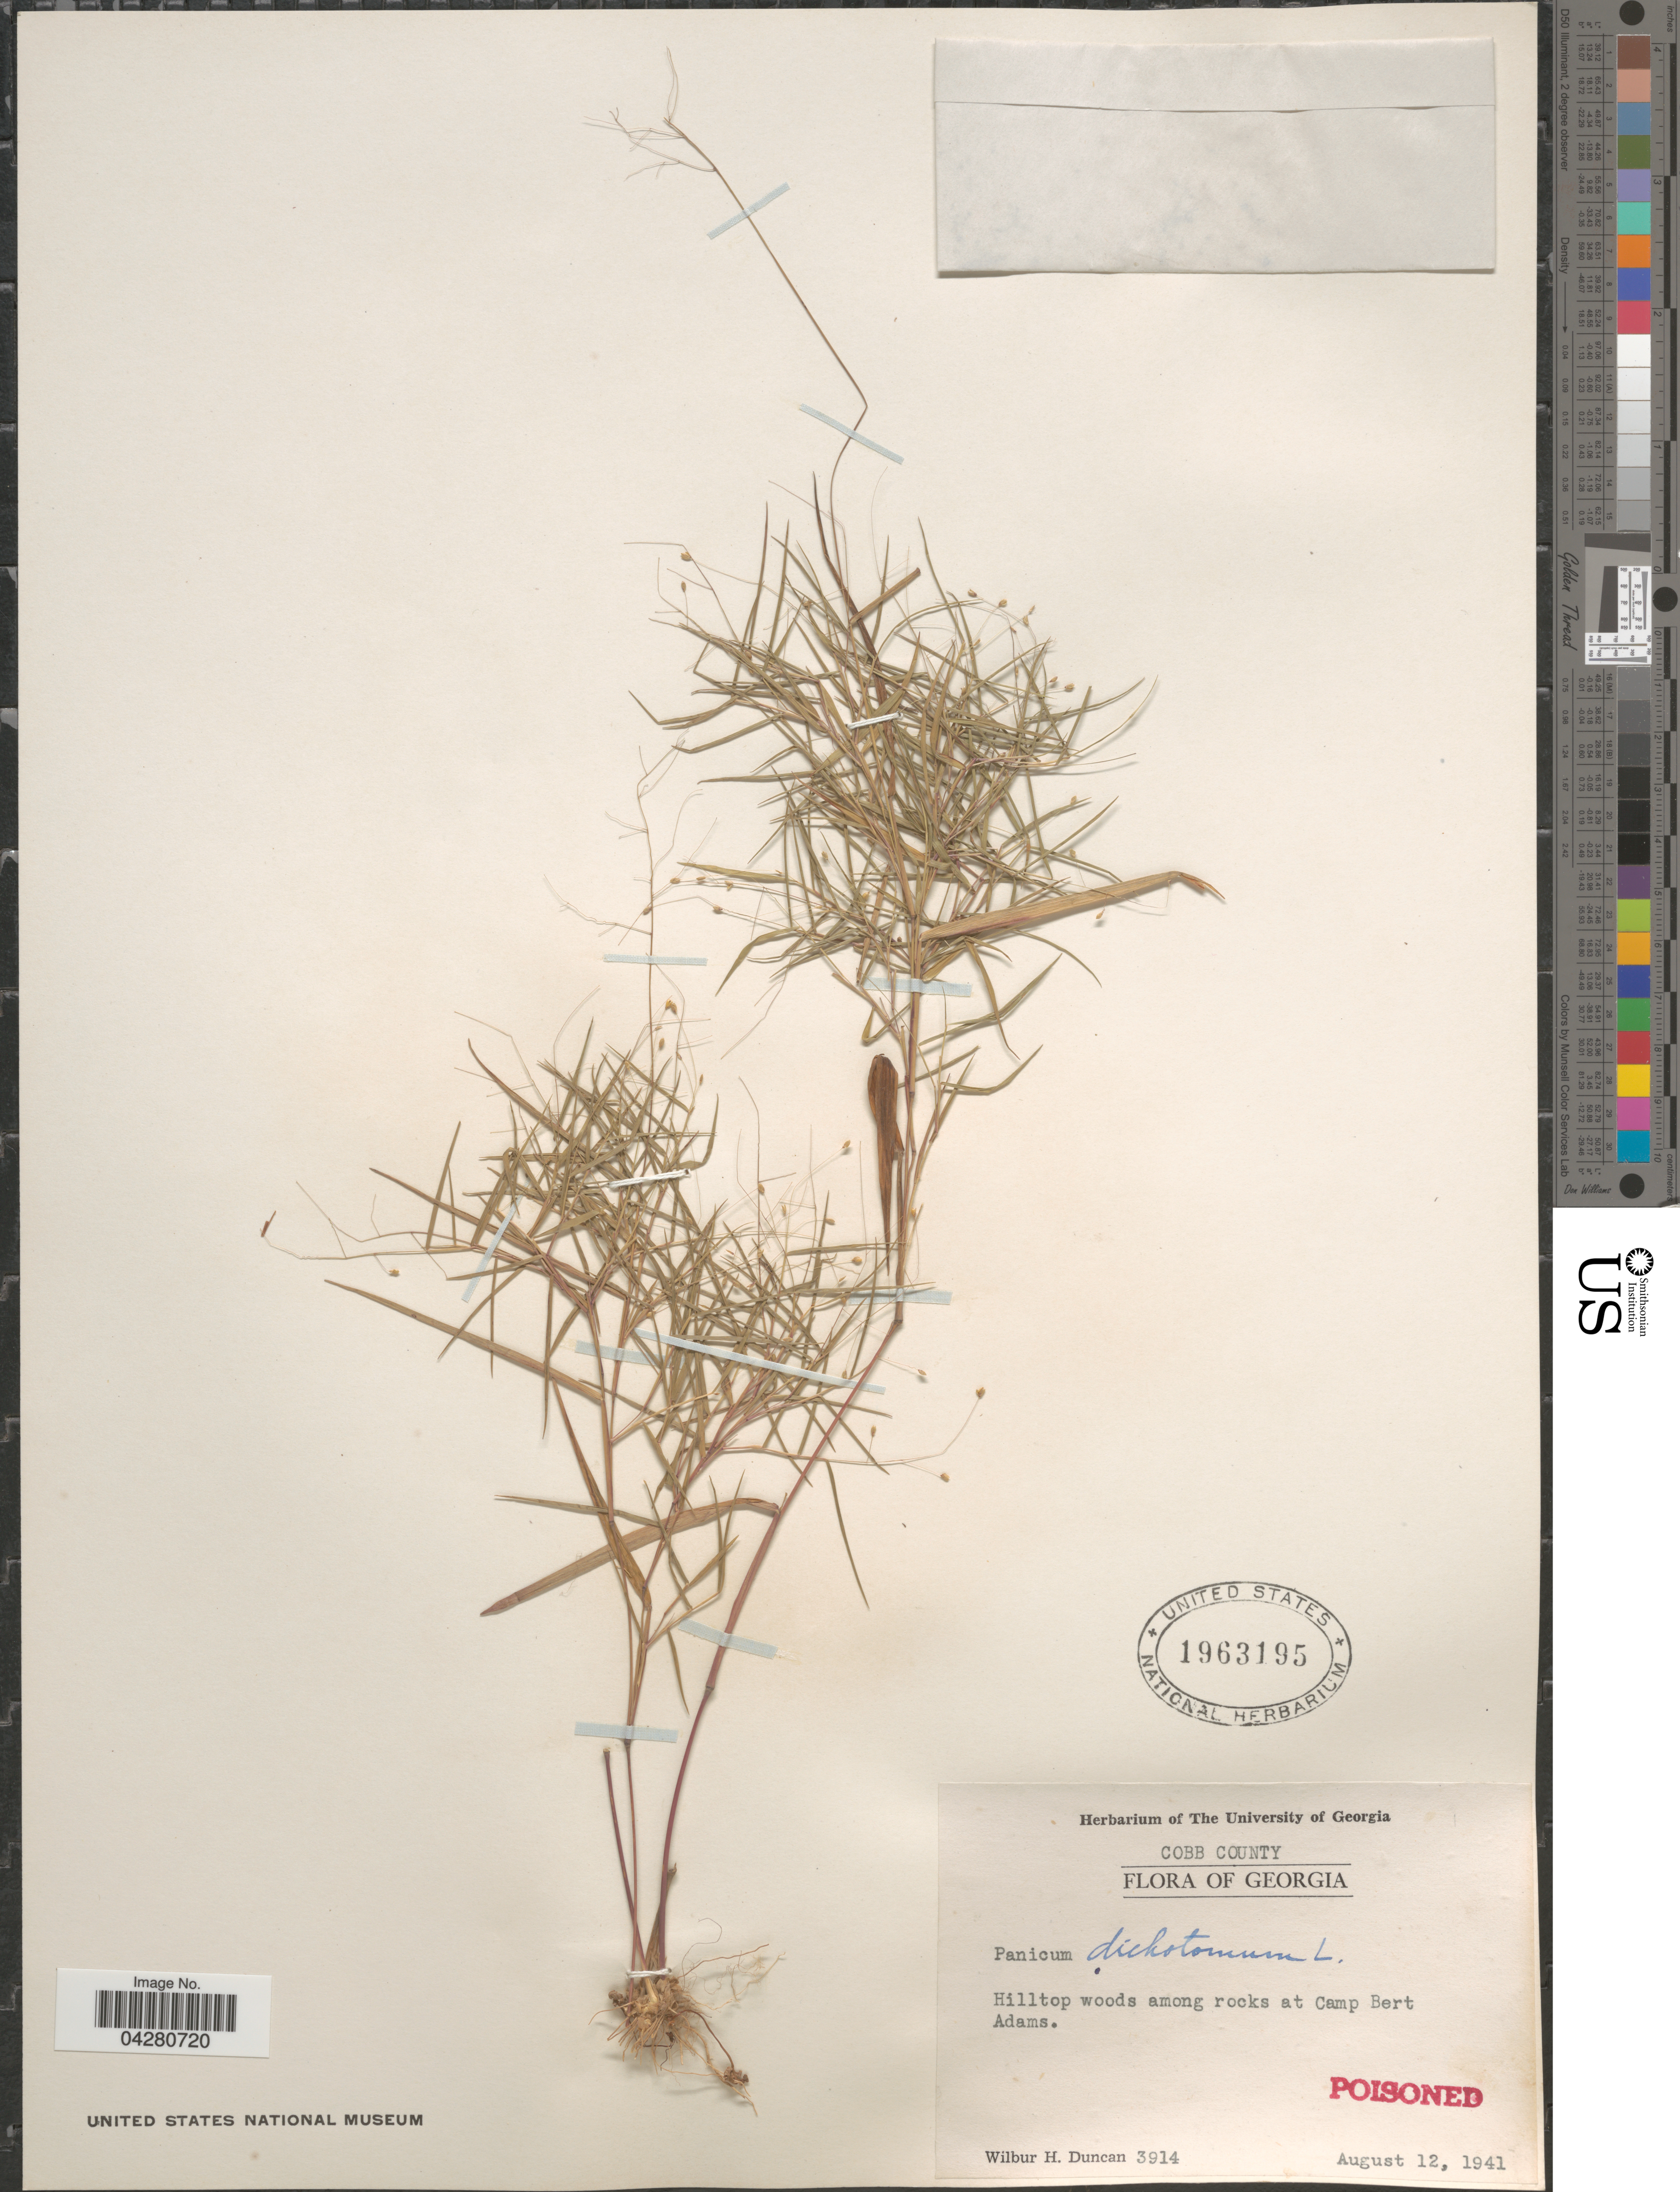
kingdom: Plantae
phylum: Tracheophyta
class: Liliopsida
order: Poales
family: Poaceae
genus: Dichanthelium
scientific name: Dichanthelium dichotomum var. dichotomum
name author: (L.) Gould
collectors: W. H. Duncan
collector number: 3914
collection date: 1941-08-12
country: United States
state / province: Georgia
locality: Cobb County. Hilltop woods among rocks at Camp Bert Adams.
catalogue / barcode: US 1963195